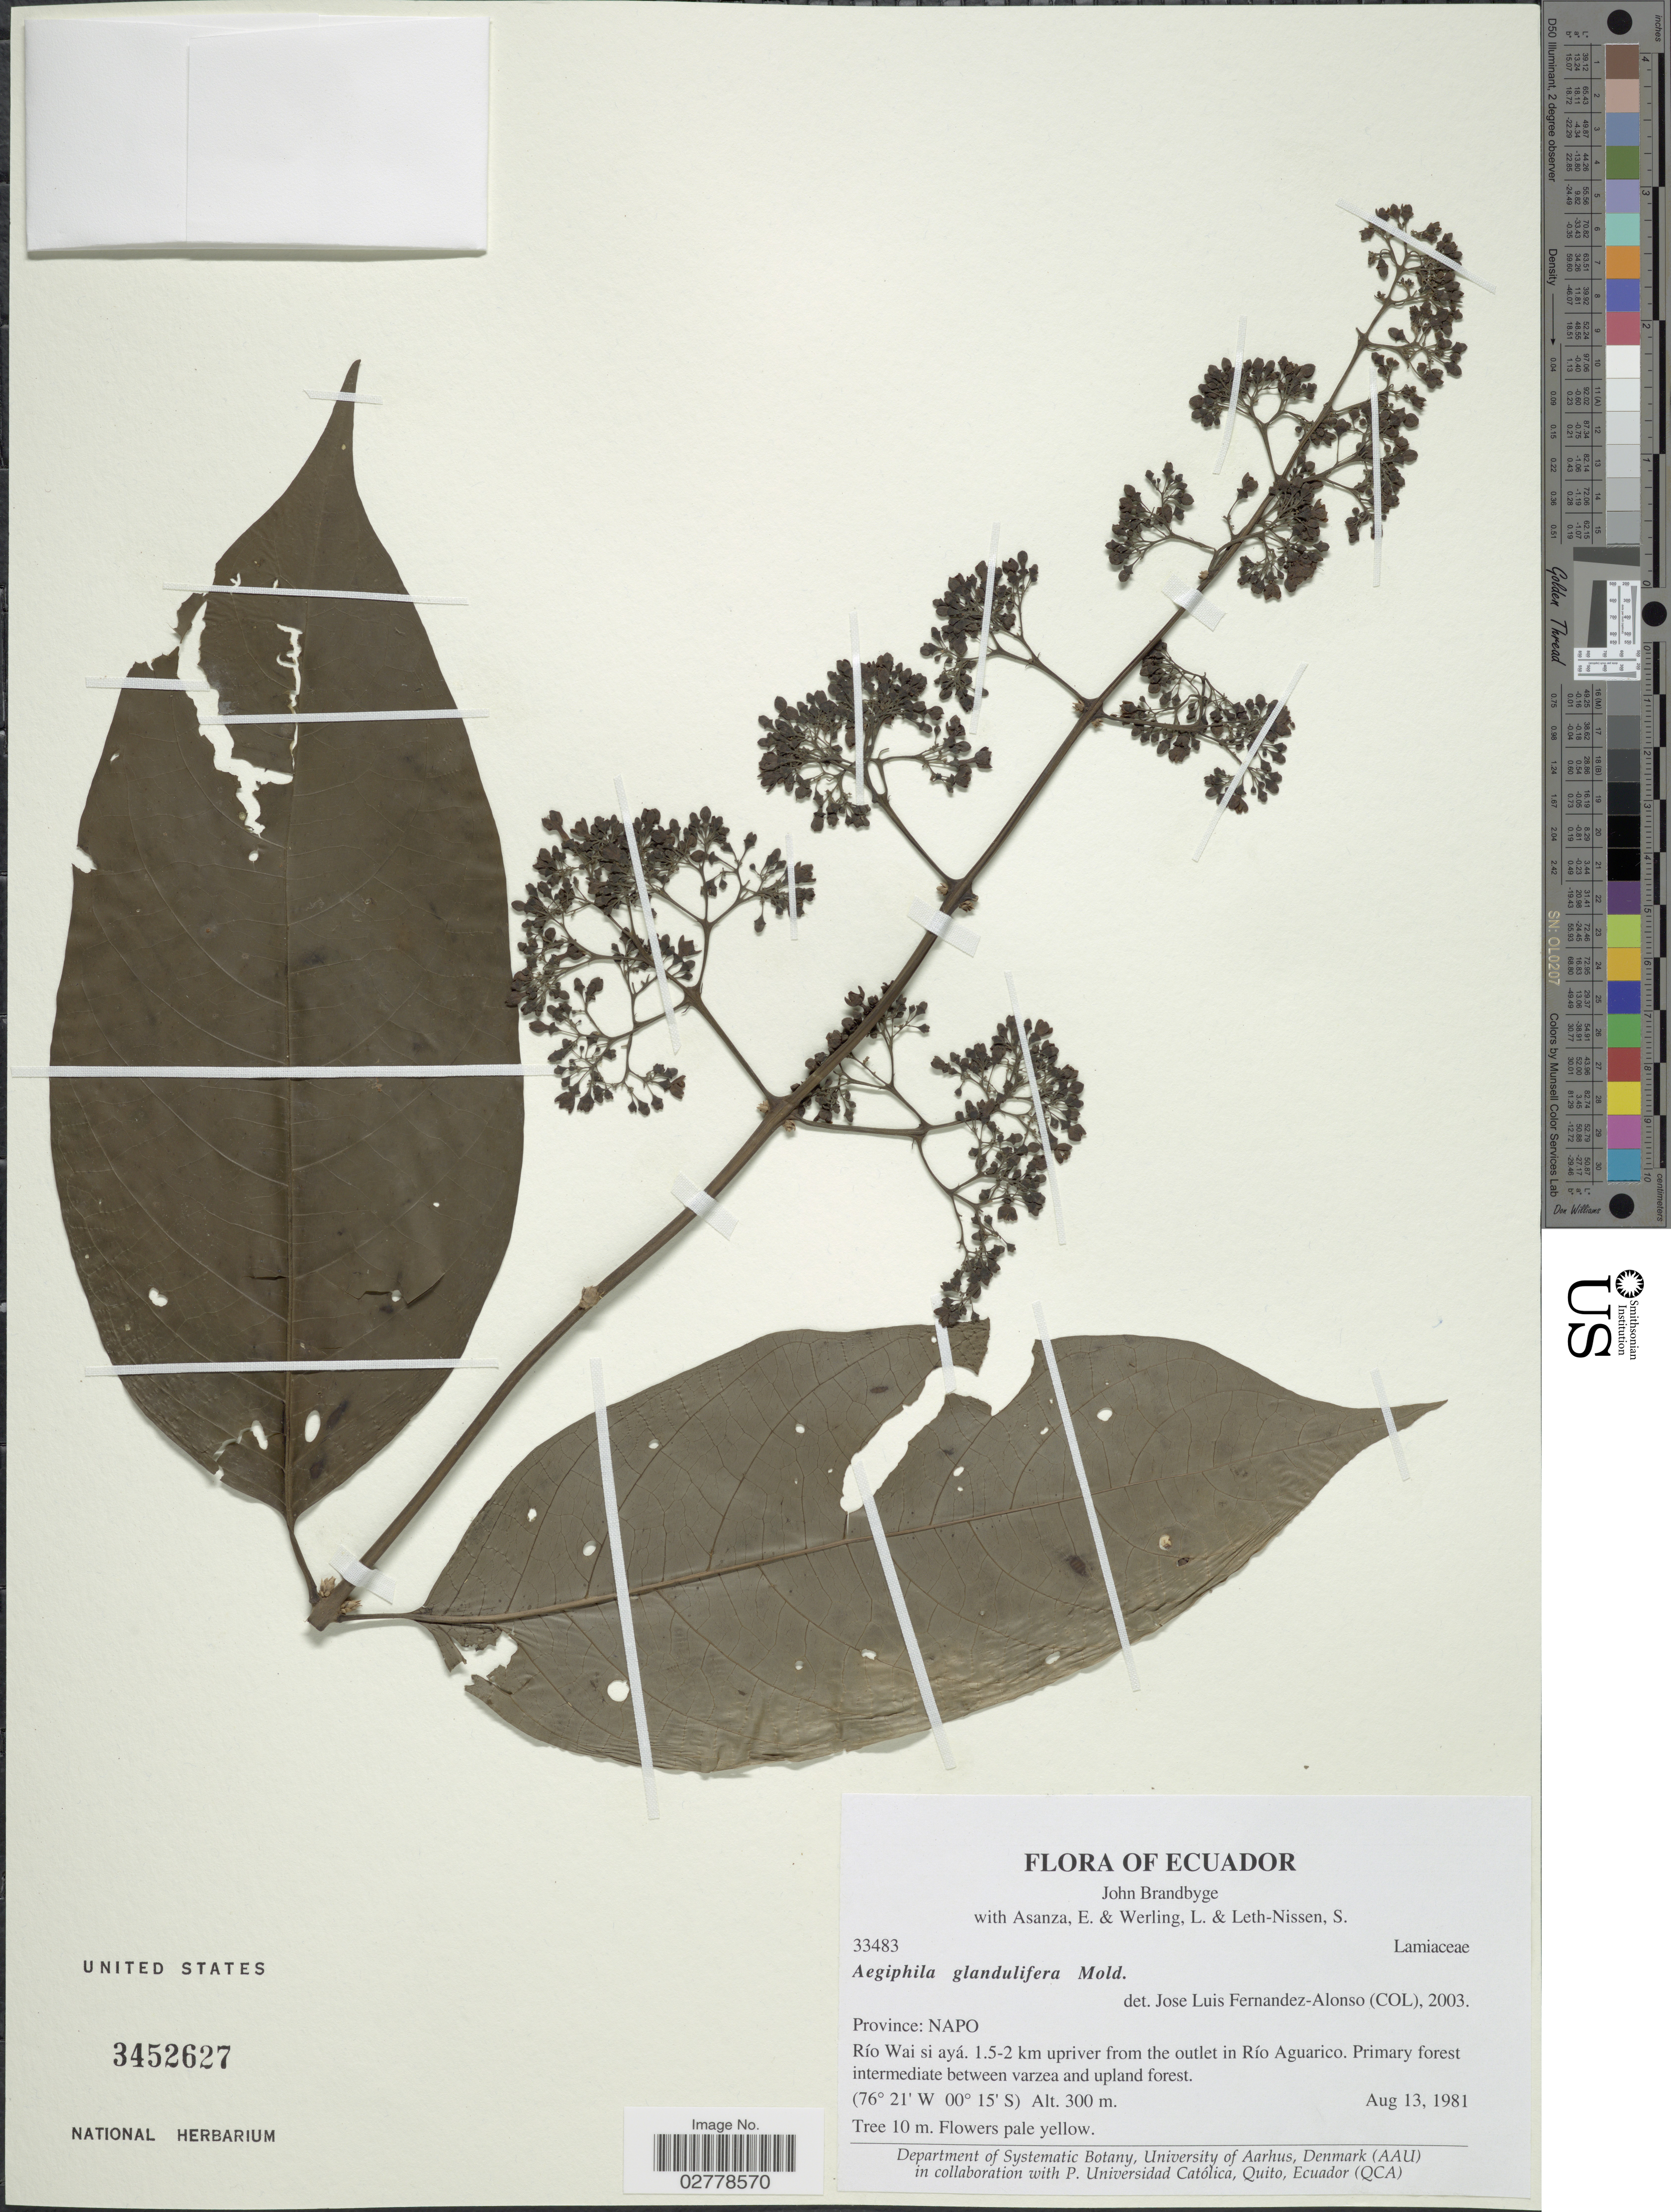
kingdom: Plantae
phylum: Tracheophyta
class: Magnoliopsida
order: Lamiales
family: Lamiaceae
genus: Aegiphila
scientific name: Aegiphila glandulifera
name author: Moldenke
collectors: J. Brandbyge, E. Asanza, L. Werling & S. Leth-Nissen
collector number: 33483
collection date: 1981-08-13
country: Ecuador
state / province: Napo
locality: Río Wai si ayá. 1.5-2 km upriver from the outlet in Río Aguarico.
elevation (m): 300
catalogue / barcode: US 3452627